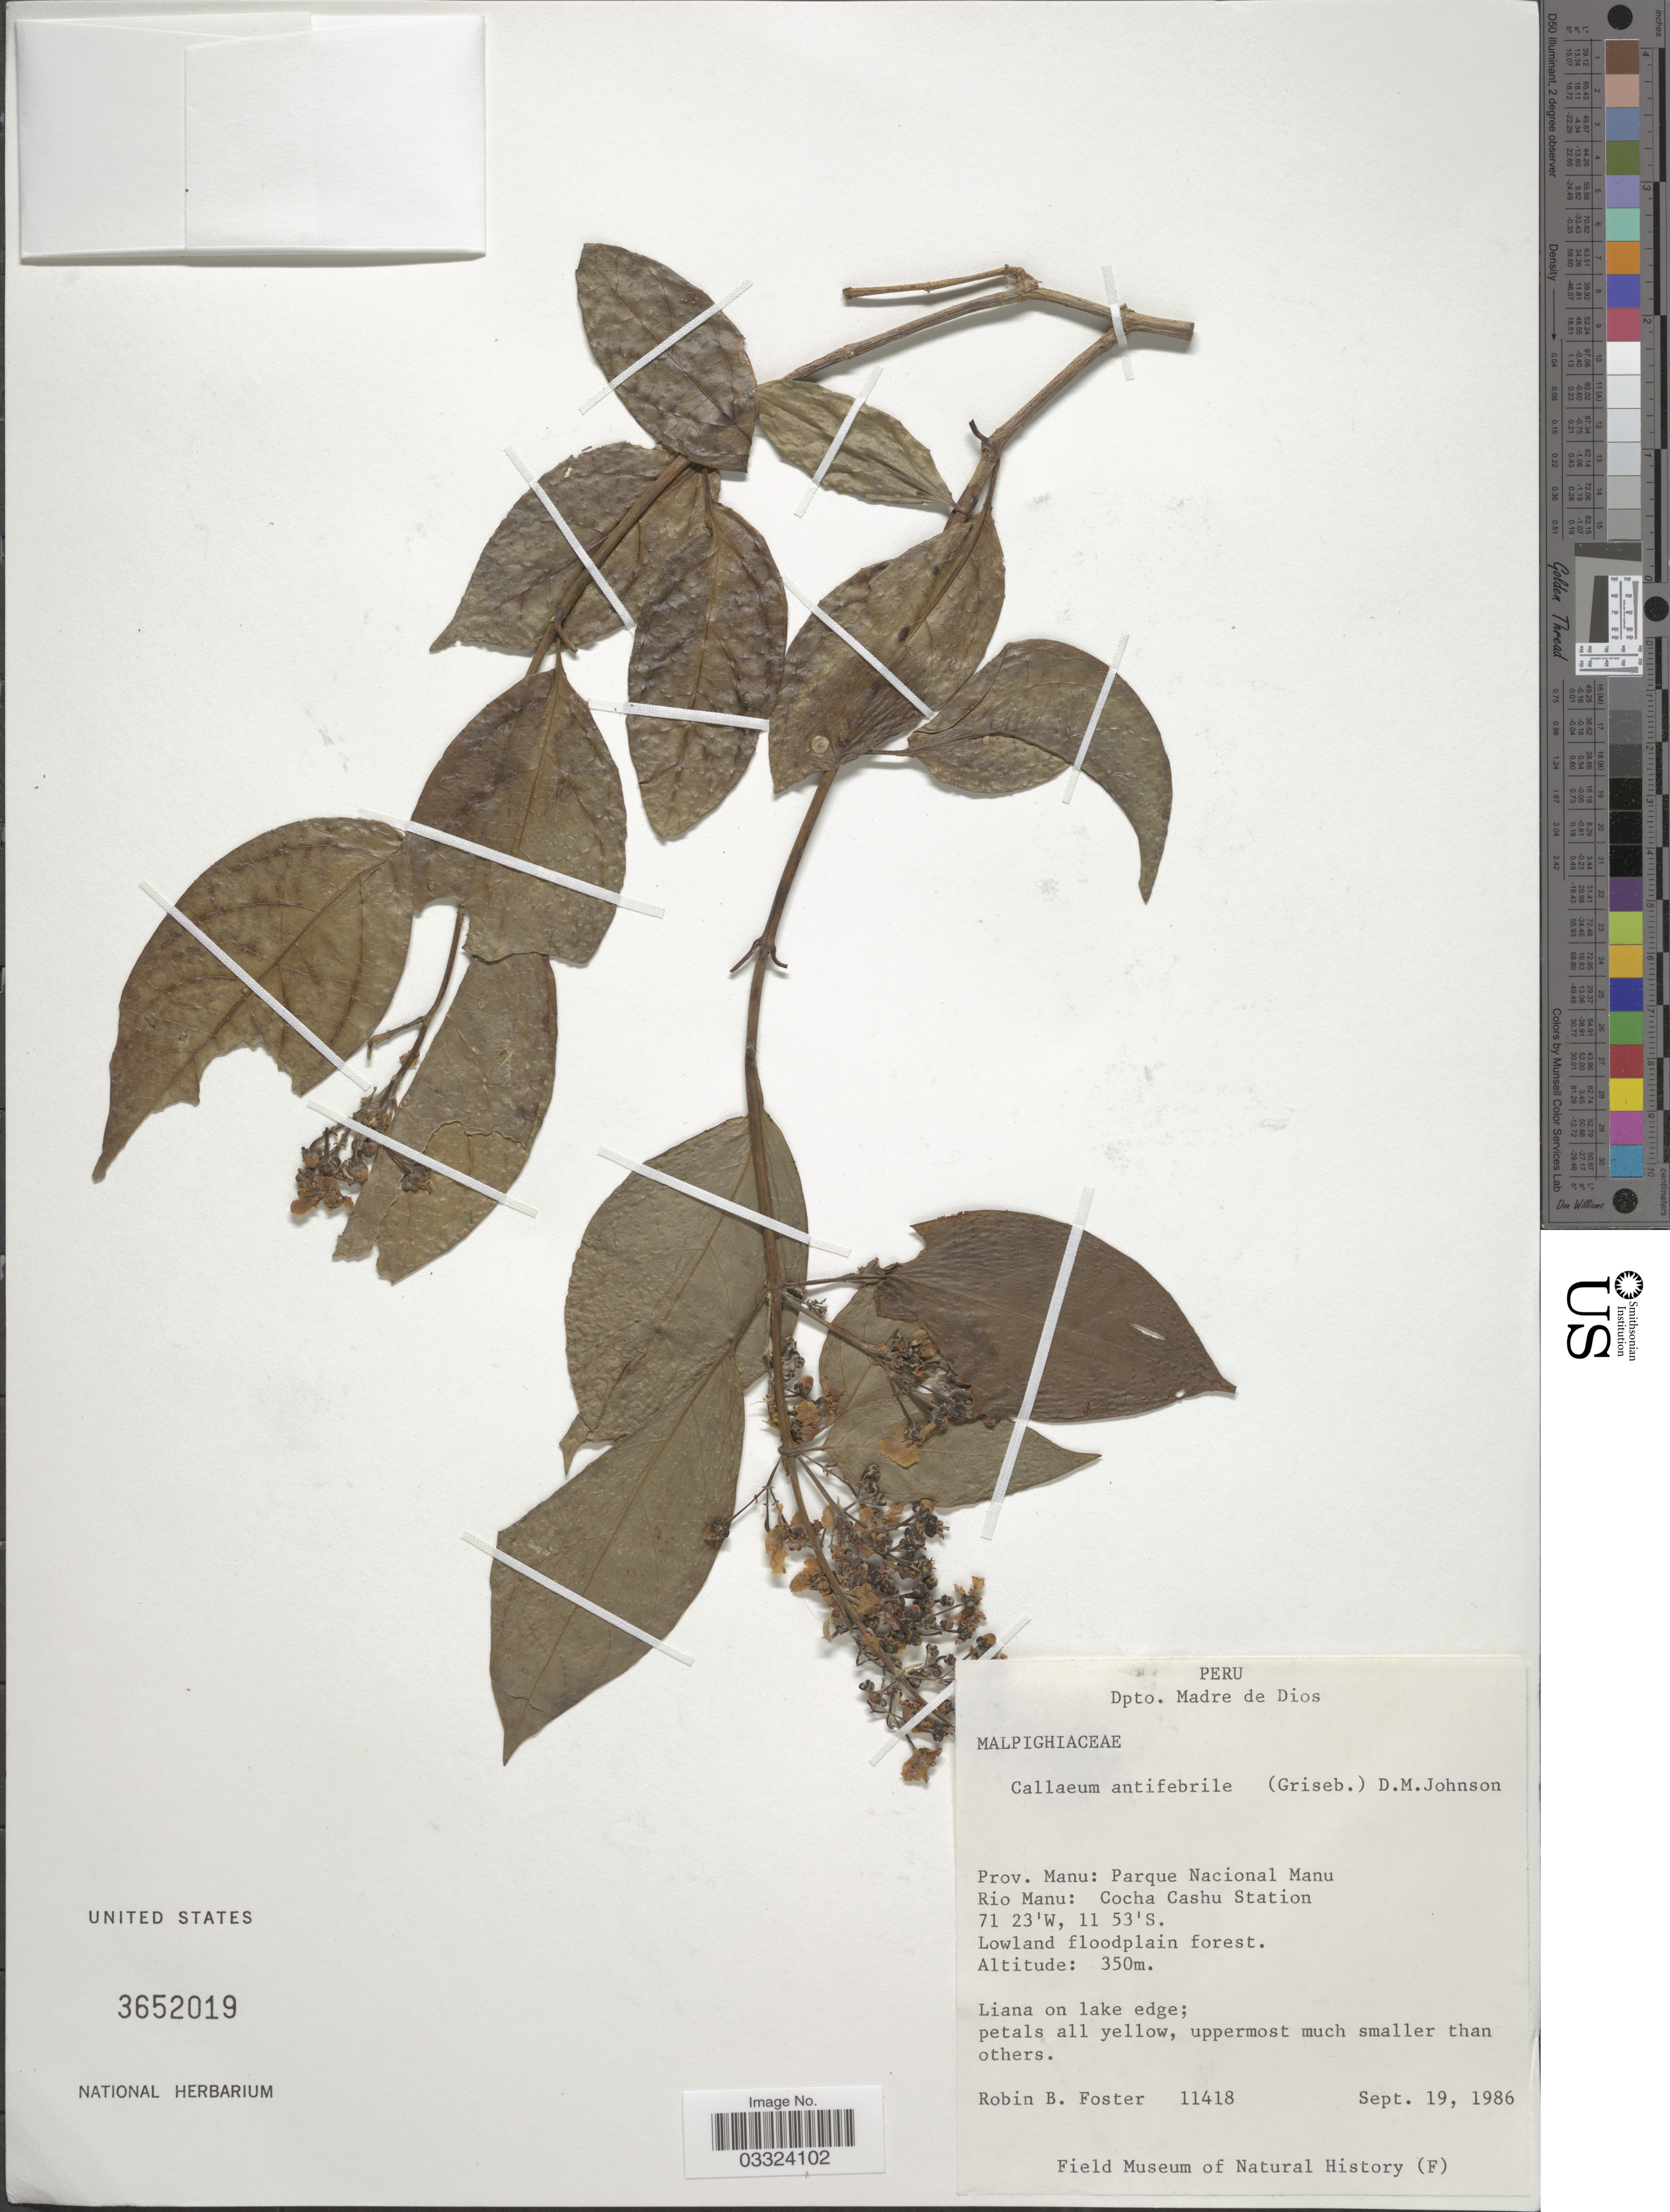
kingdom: Plantae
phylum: Tracheophyta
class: Magnoliopsida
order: Malpighiales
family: Malpighiaceae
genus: Callaeum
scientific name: Callaeum antifebrile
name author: (Ruiz ex Griseb.) D.M. Johnson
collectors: R. B. Foster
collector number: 11418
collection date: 1986-09-19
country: Peru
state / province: Madre de Dios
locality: Dpto. Madre de Dios. Prov. Manu: Parque Nacional Manu. Rio Manu: Cocha Cashu Station.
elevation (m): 350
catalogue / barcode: US 3652019